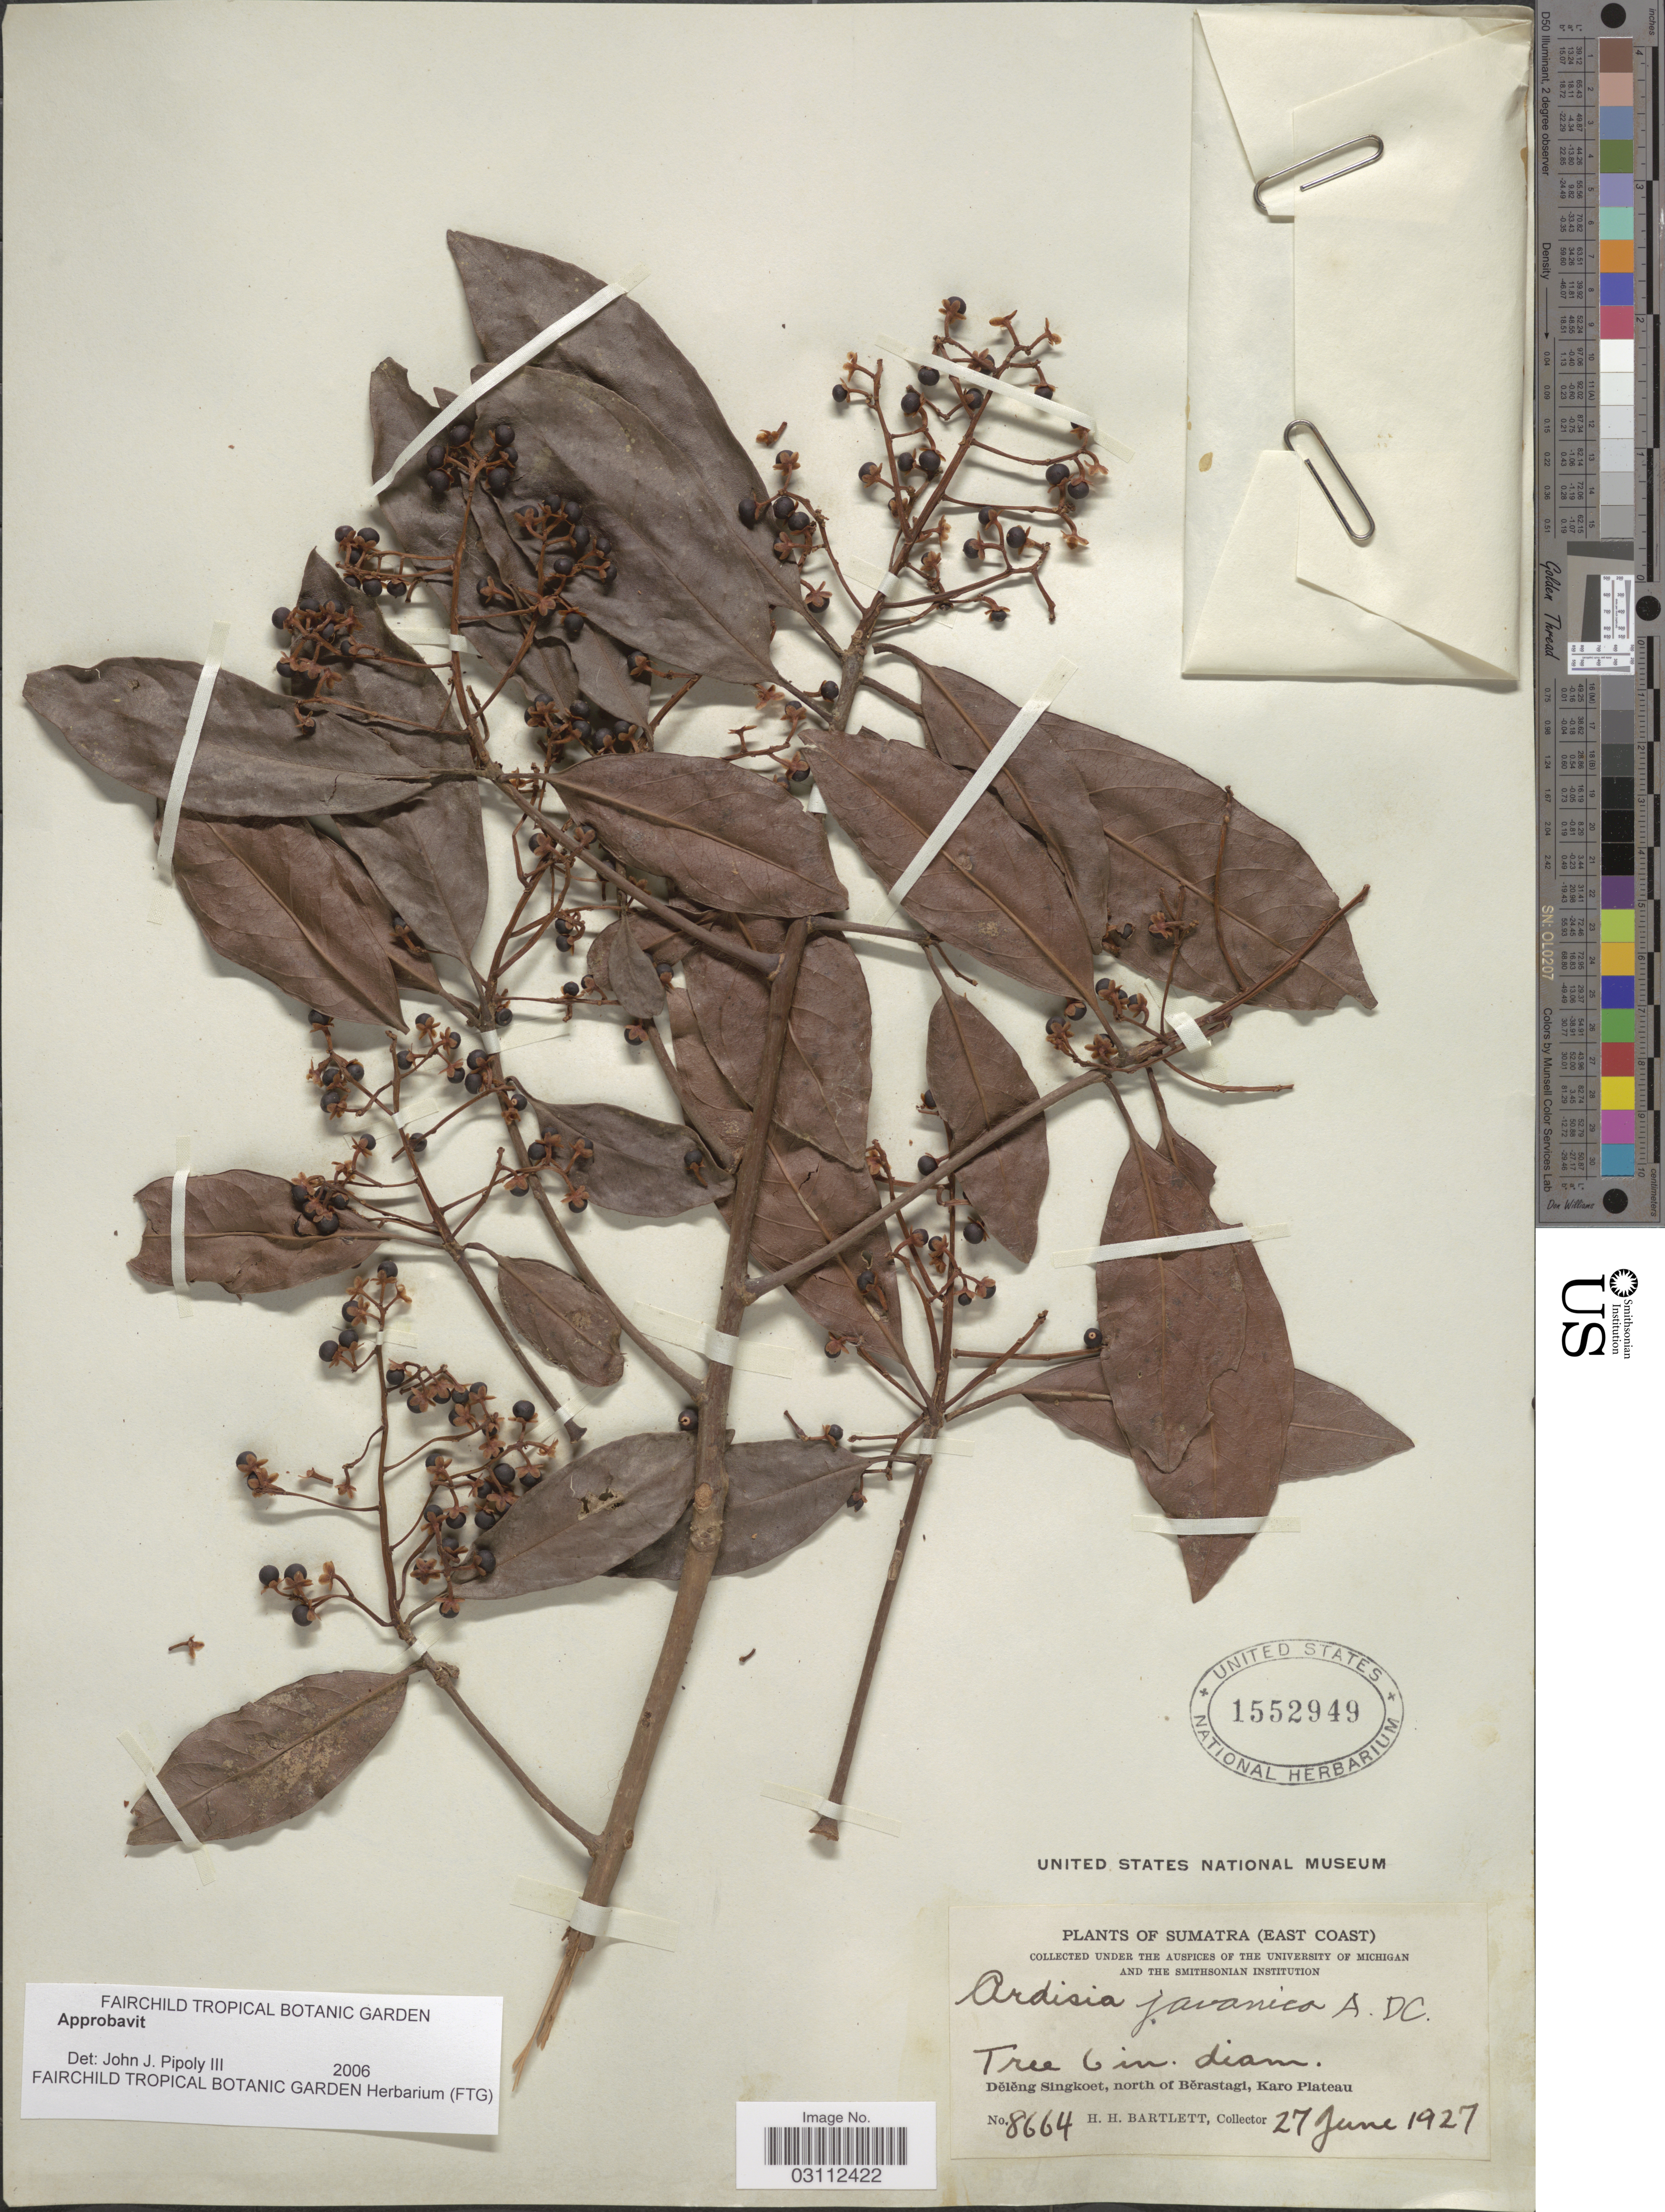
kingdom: Plantae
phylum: Tracheophyta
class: Magnoliopsida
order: Ericales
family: Primulaceae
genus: Ardisia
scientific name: Ardisia javanica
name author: DC.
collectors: H. H. Bartlett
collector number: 8664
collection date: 1927-06-27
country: Indonesia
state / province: Sumatra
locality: (East Coast). Deleng Singkoet, north of Berastagi, Karo Plateau.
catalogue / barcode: US 1552949